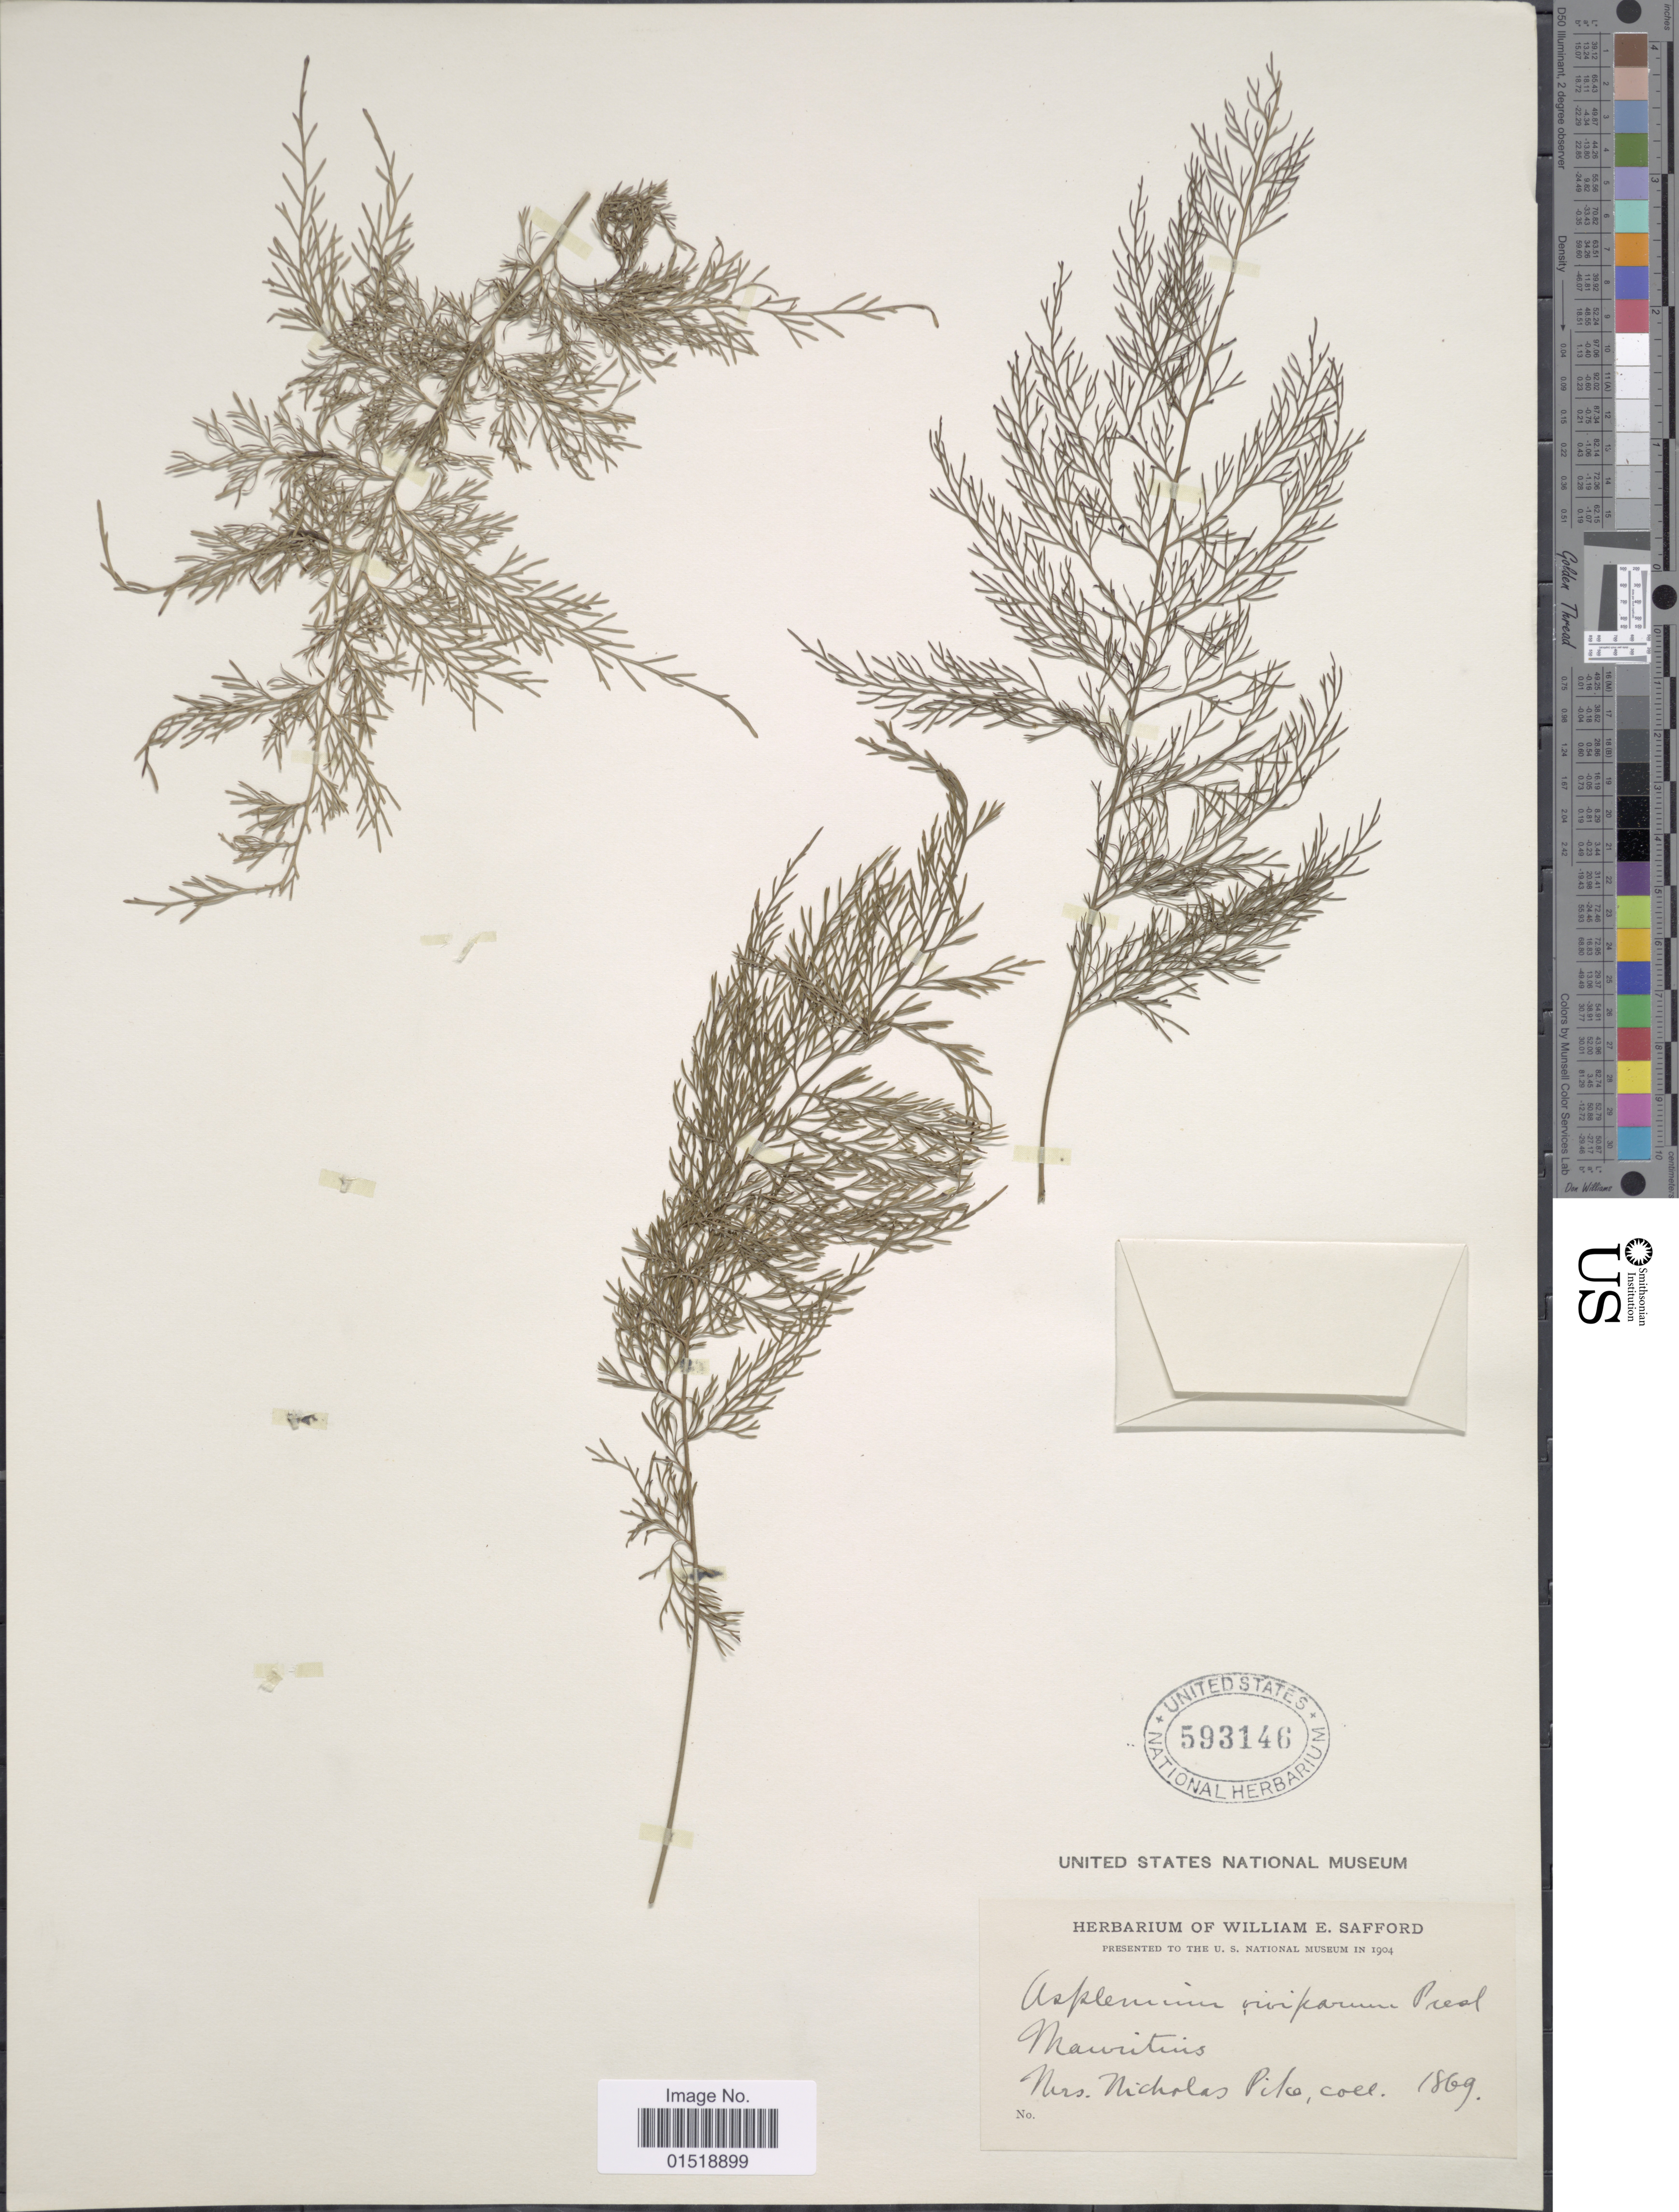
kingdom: Plantae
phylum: Tracheophyta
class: Polypodiopsida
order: Polypodiales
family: Aspleniaceae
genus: Asplenium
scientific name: Asplenium daucifolium var. viviparum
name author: (L. f.) C.V. Morton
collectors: N. Pike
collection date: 1869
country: Mauritius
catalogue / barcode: US 593146